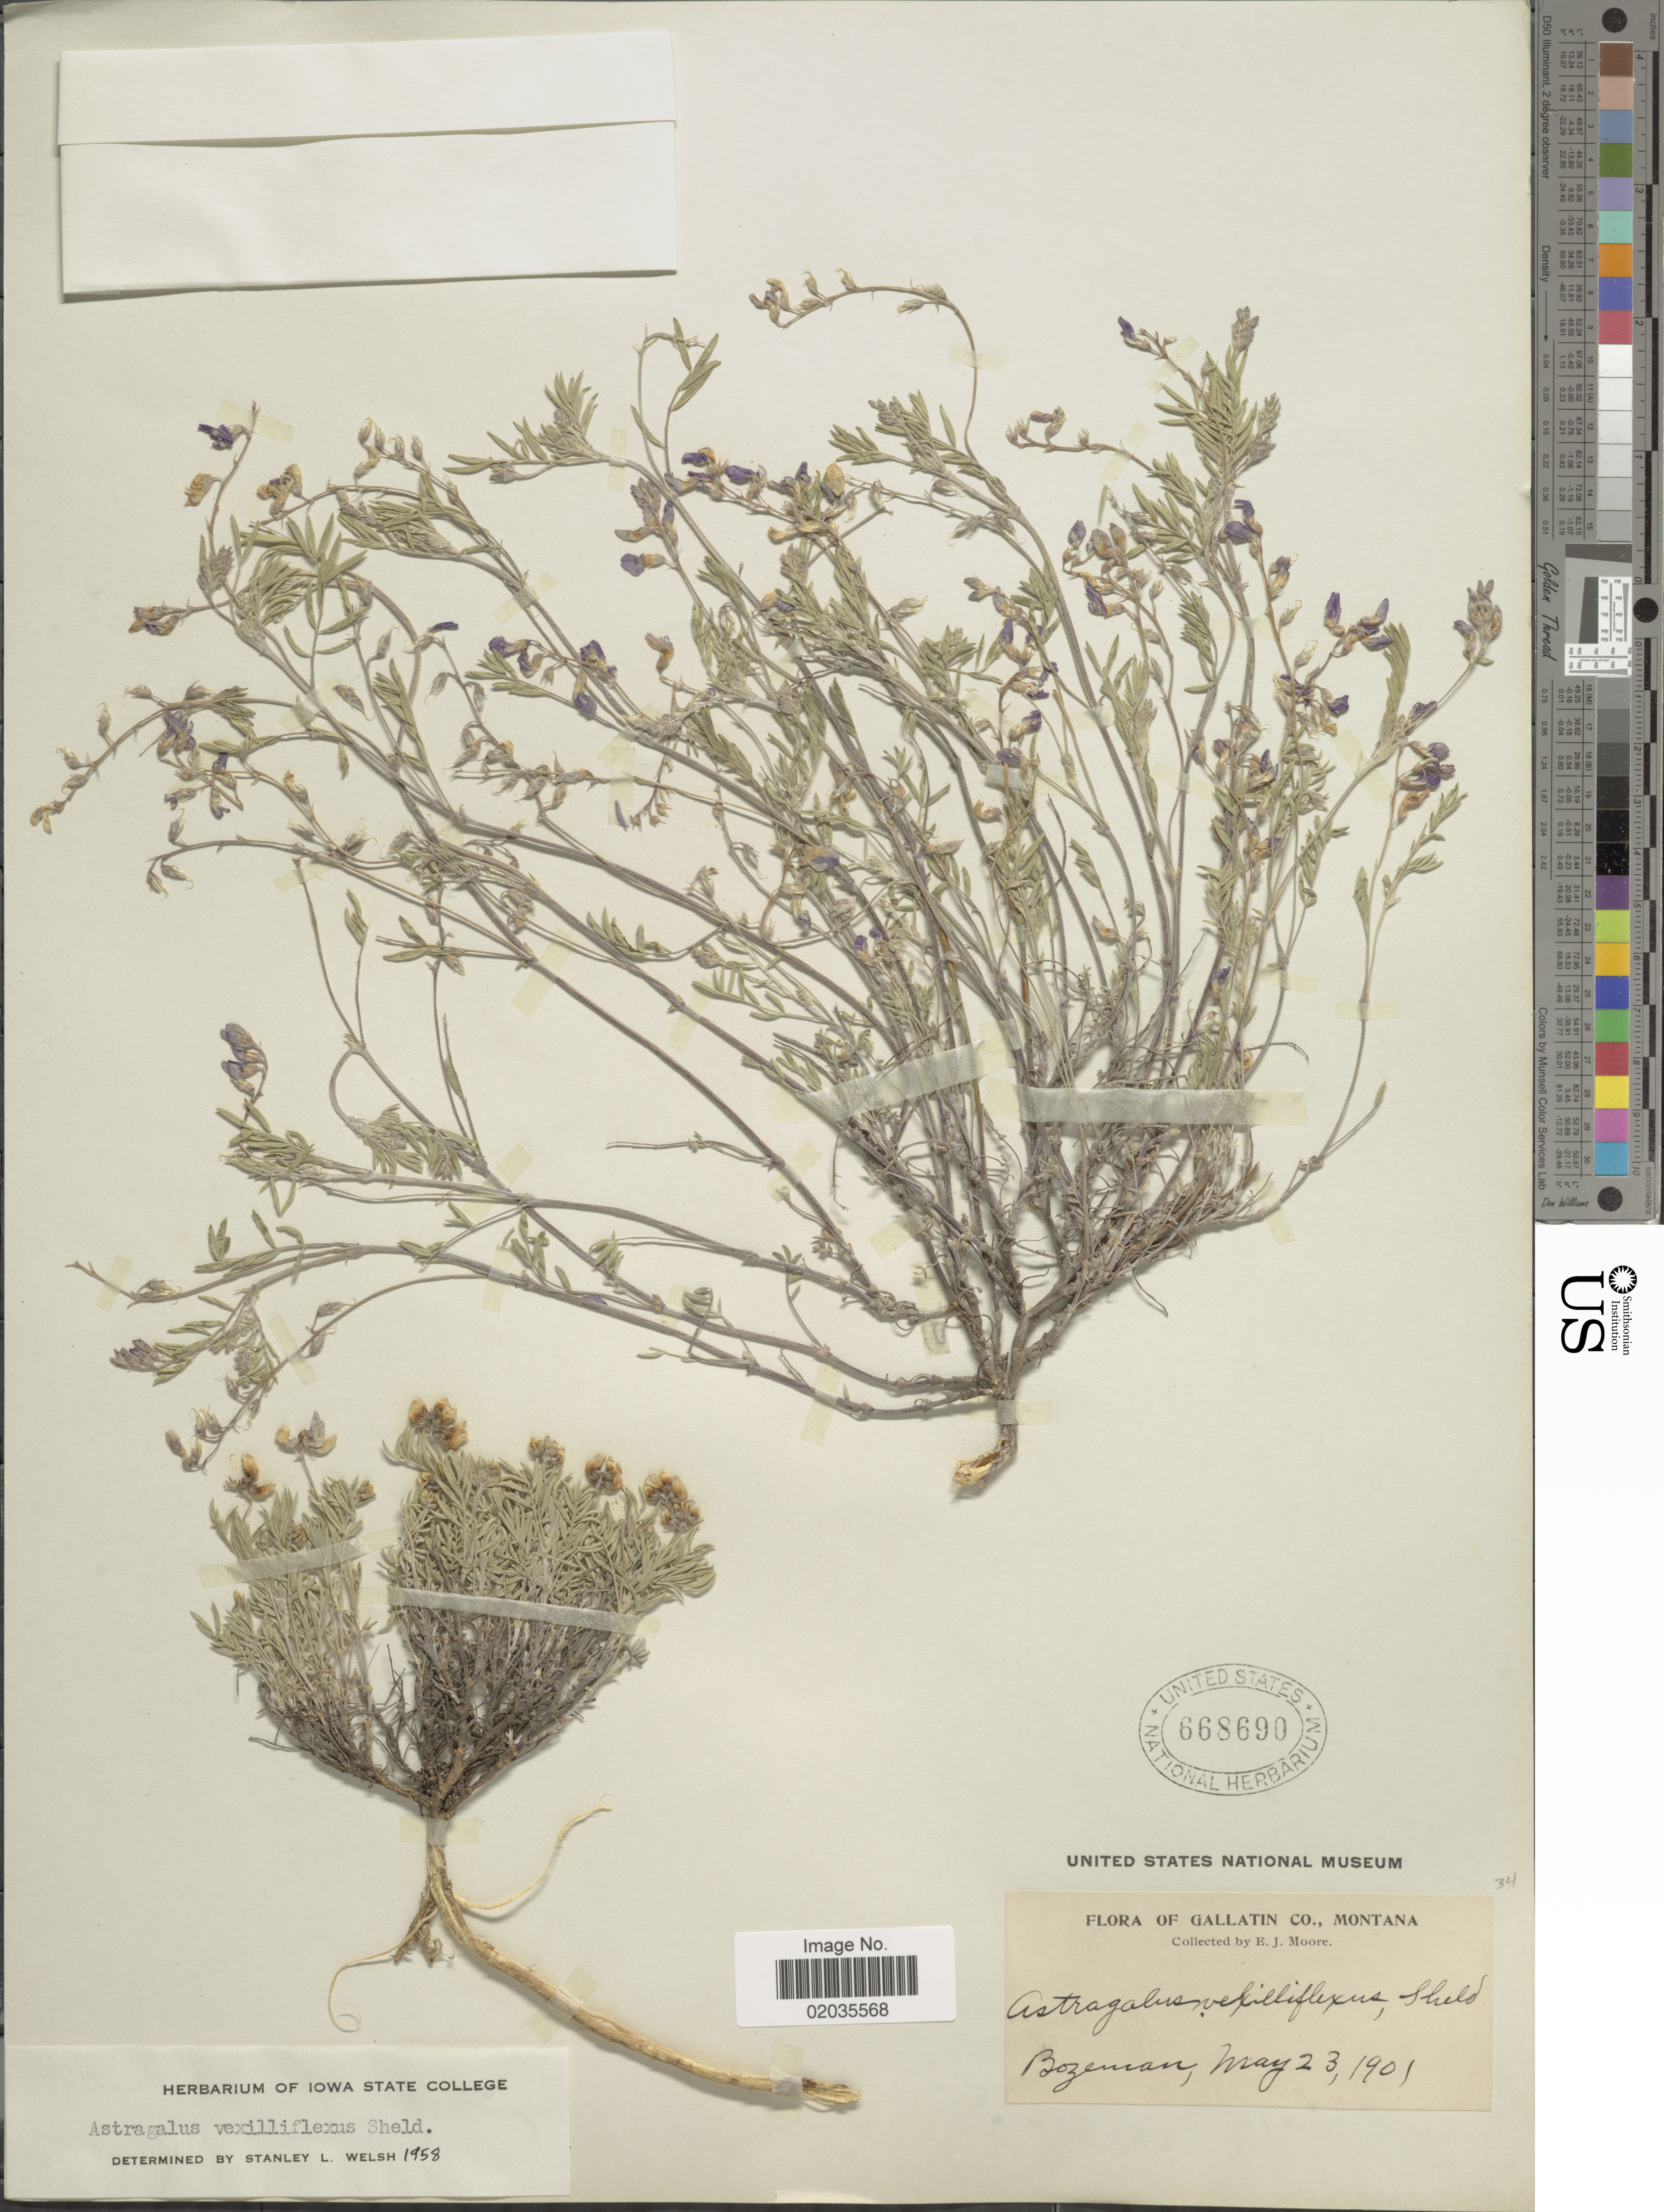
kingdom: Plantae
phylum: Tracheophyta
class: Magnoliopsida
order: Fabales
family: Fabaceae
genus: Astragalus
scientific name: Astragalus vexilliflexus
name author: E. Sheld.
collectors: E. Moore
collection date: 1901-05-23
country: United States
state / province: Montana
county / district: Gallatin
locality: Bozeman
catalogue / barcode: US 668690